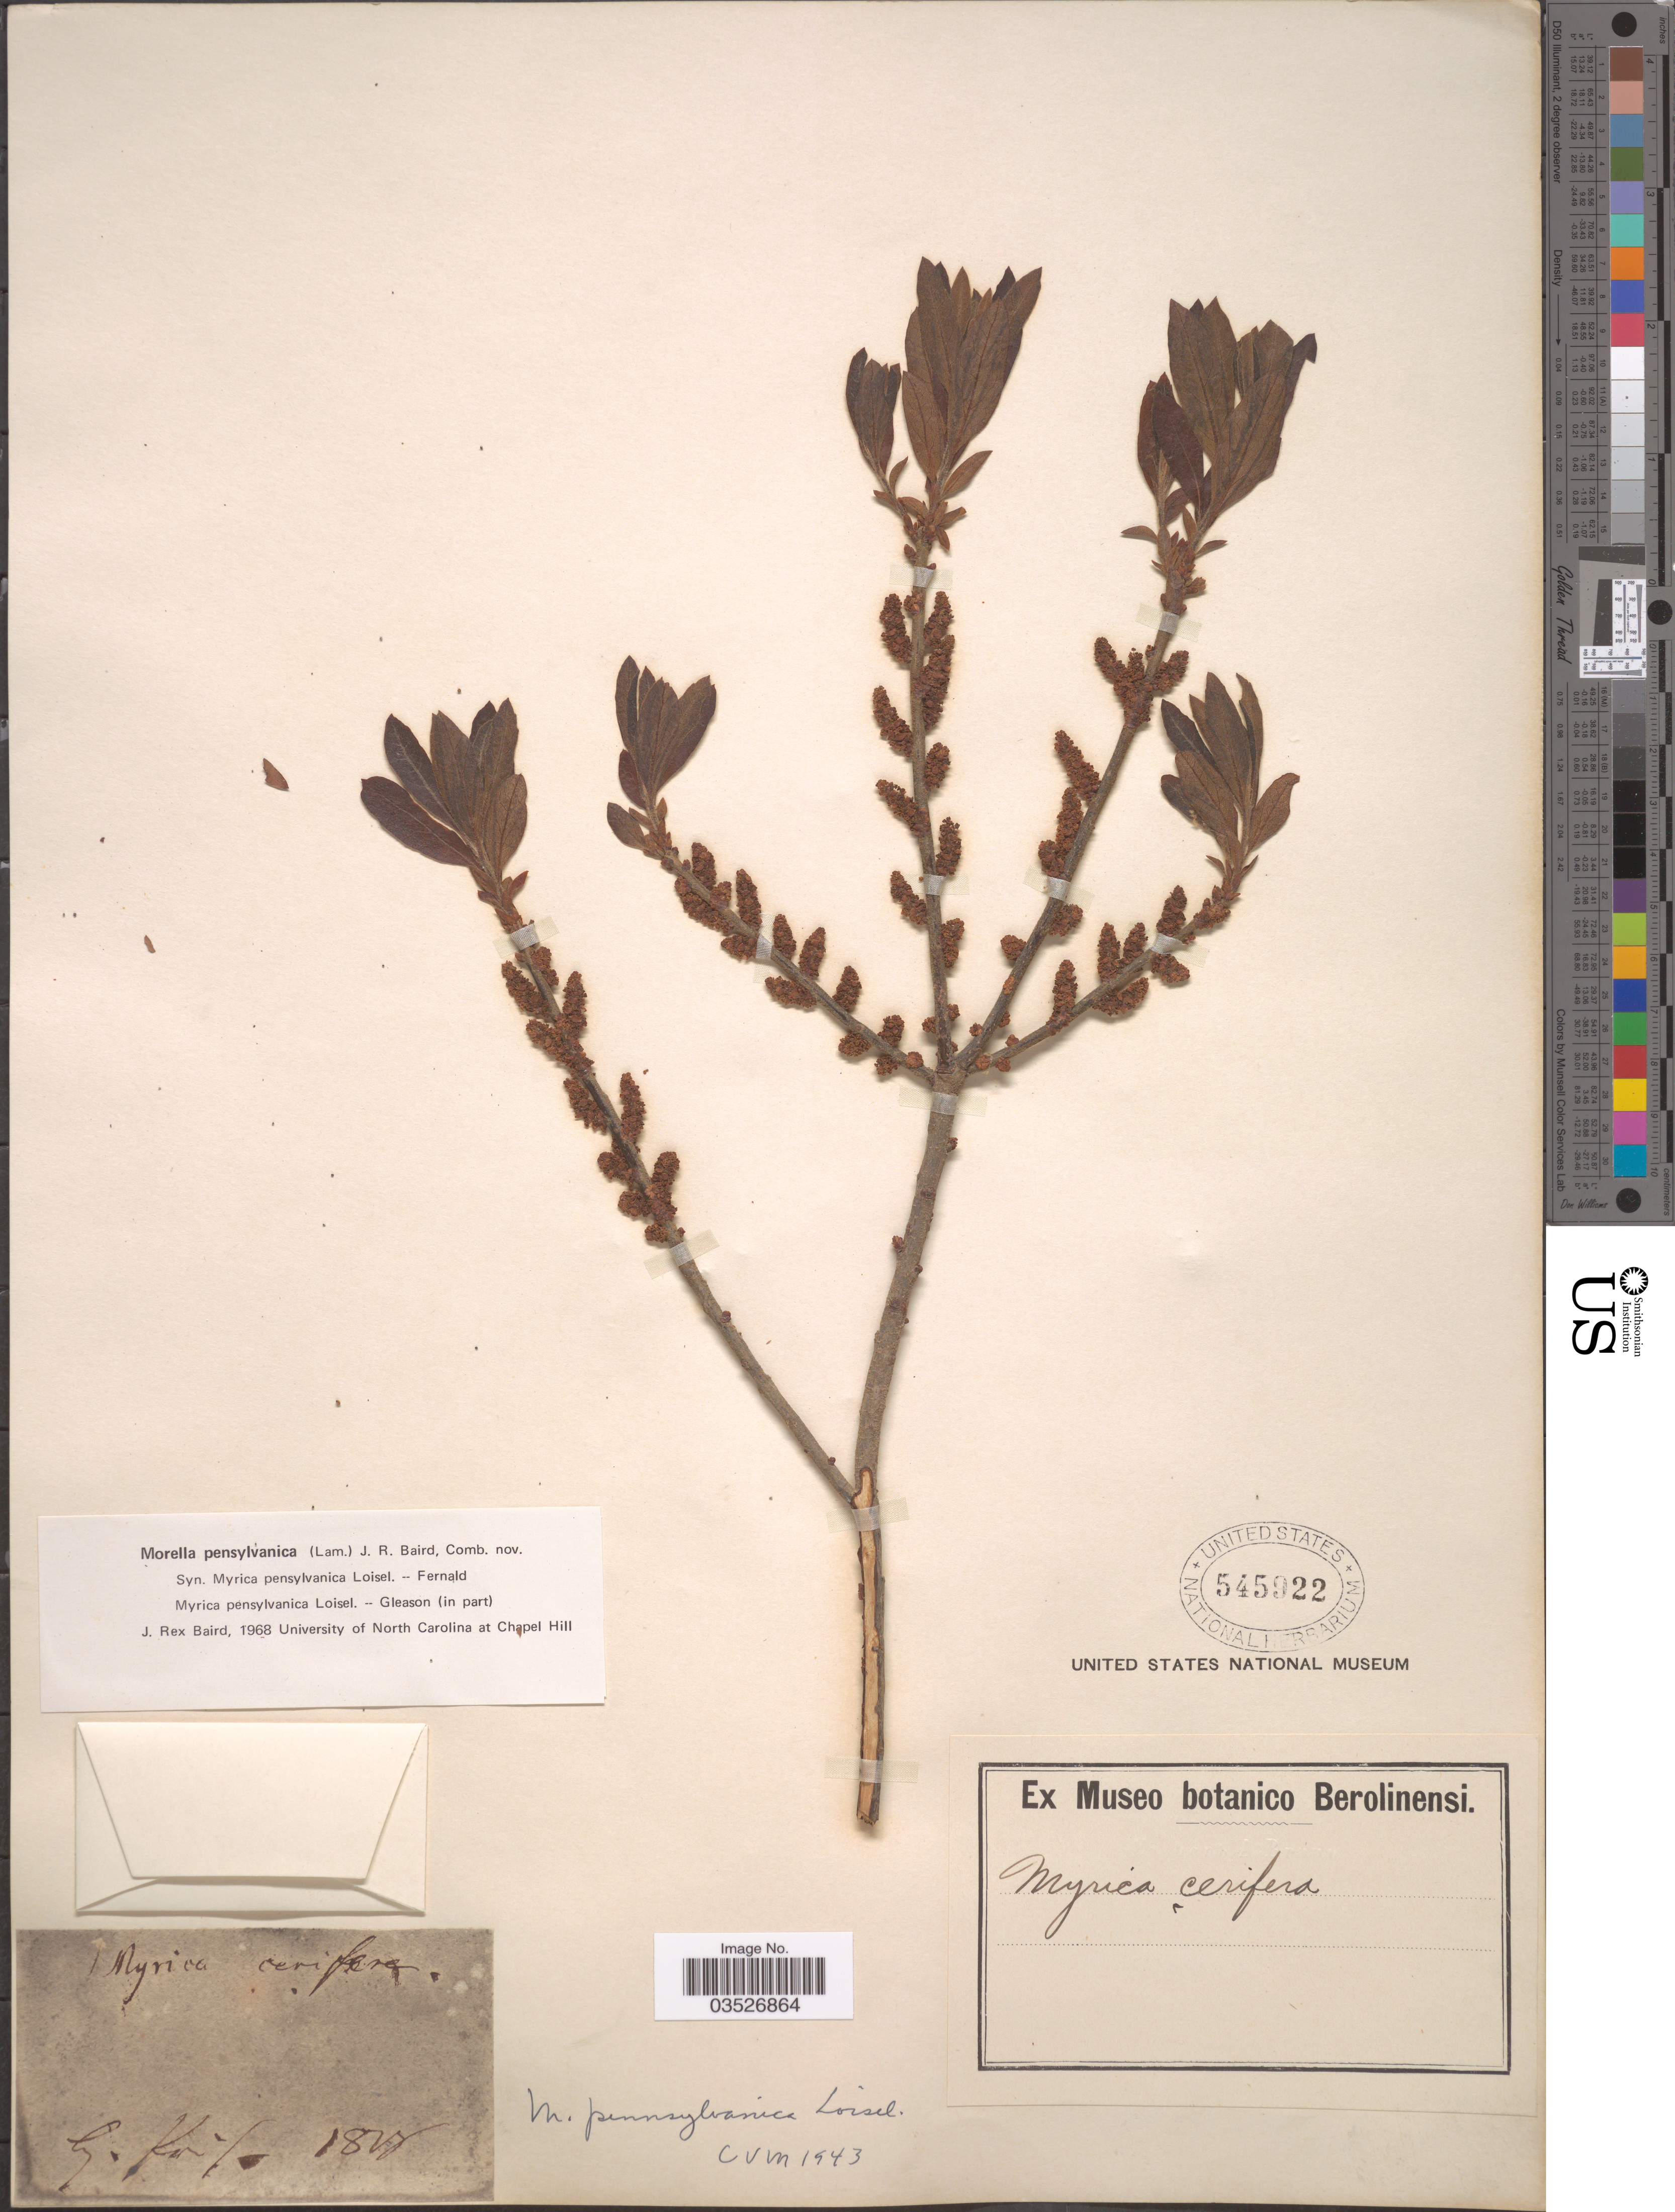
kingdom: Plantae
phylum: Tracheophyta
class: Magnoliopsida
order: Fagales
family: Myricaceae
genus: Morella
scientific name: Morella pensylvanica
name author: (Mirb.) Kartesz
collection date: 1825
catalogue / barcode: US 545922